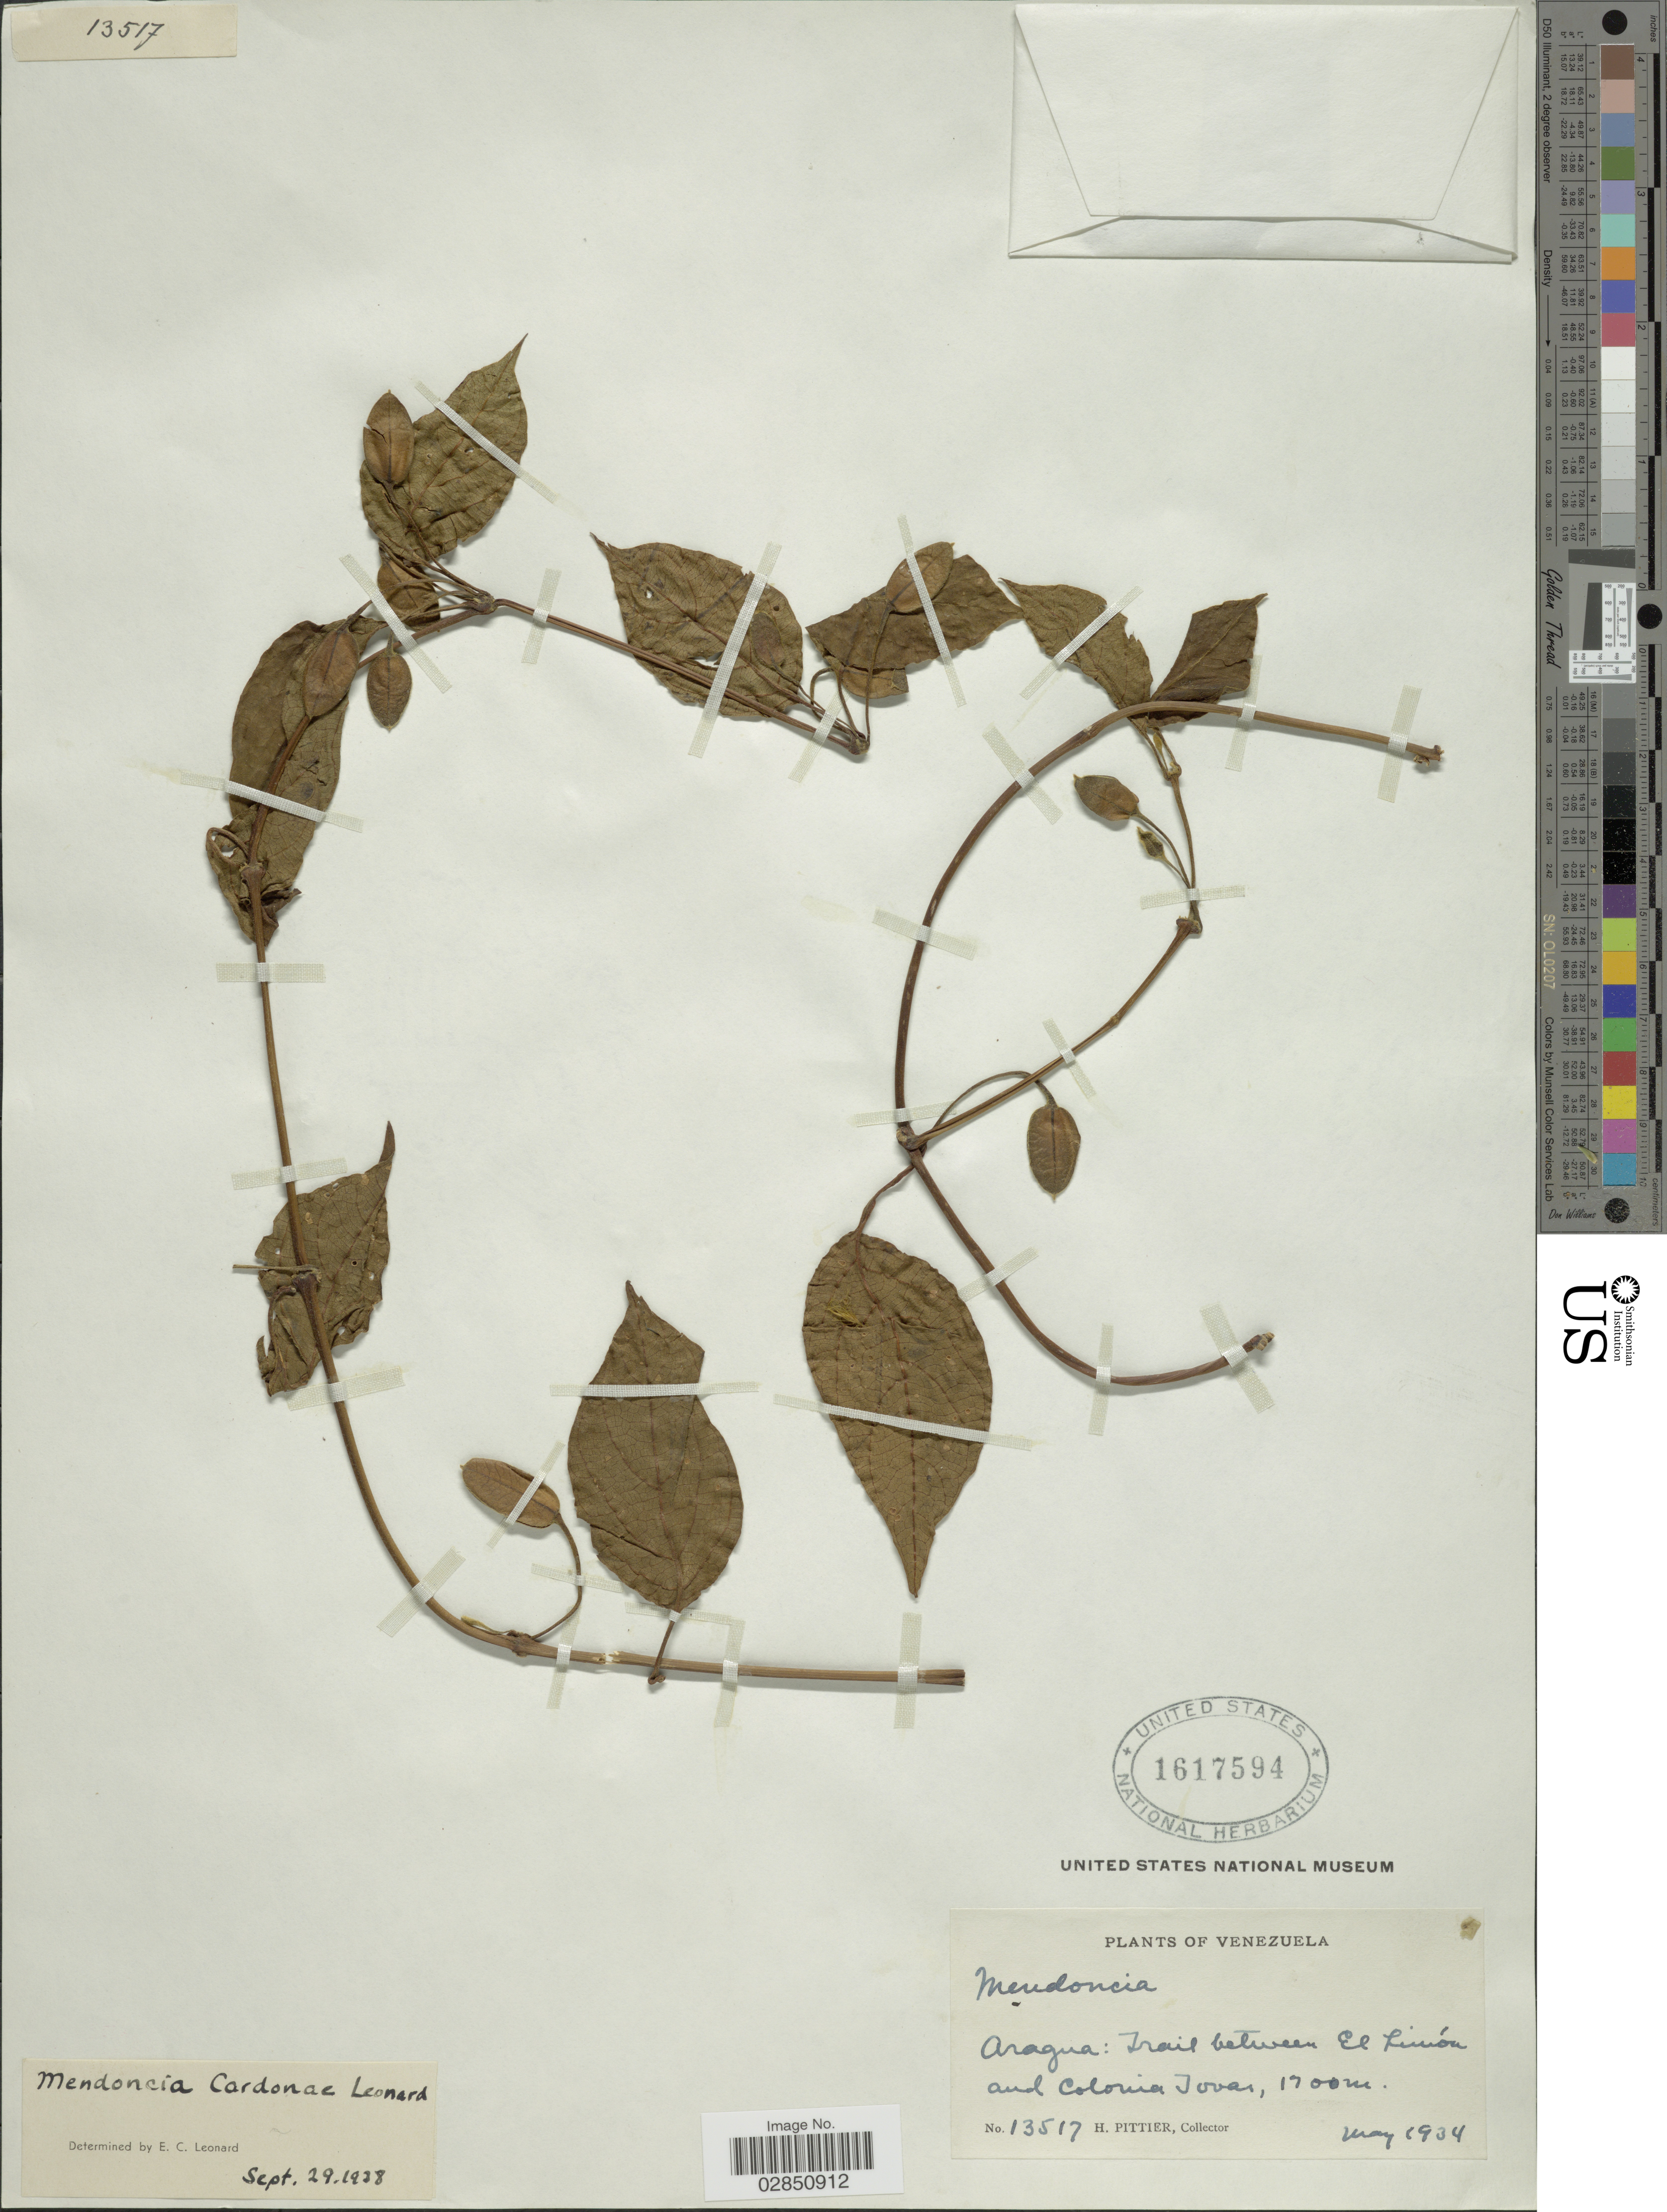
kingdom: Plantae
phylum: Tracheophyta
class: Magnoliopsida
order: Lamiales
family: Acanthaceae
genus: Mendoncia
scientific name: Mendoncia cardonae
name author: Leonard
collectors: H. F. Pittier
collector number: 13517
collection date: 1934-05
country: Venezuela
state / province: Aragua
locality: Trail between El Limón and Colonia Tovar.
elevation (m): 1700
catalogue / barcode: US 1617594